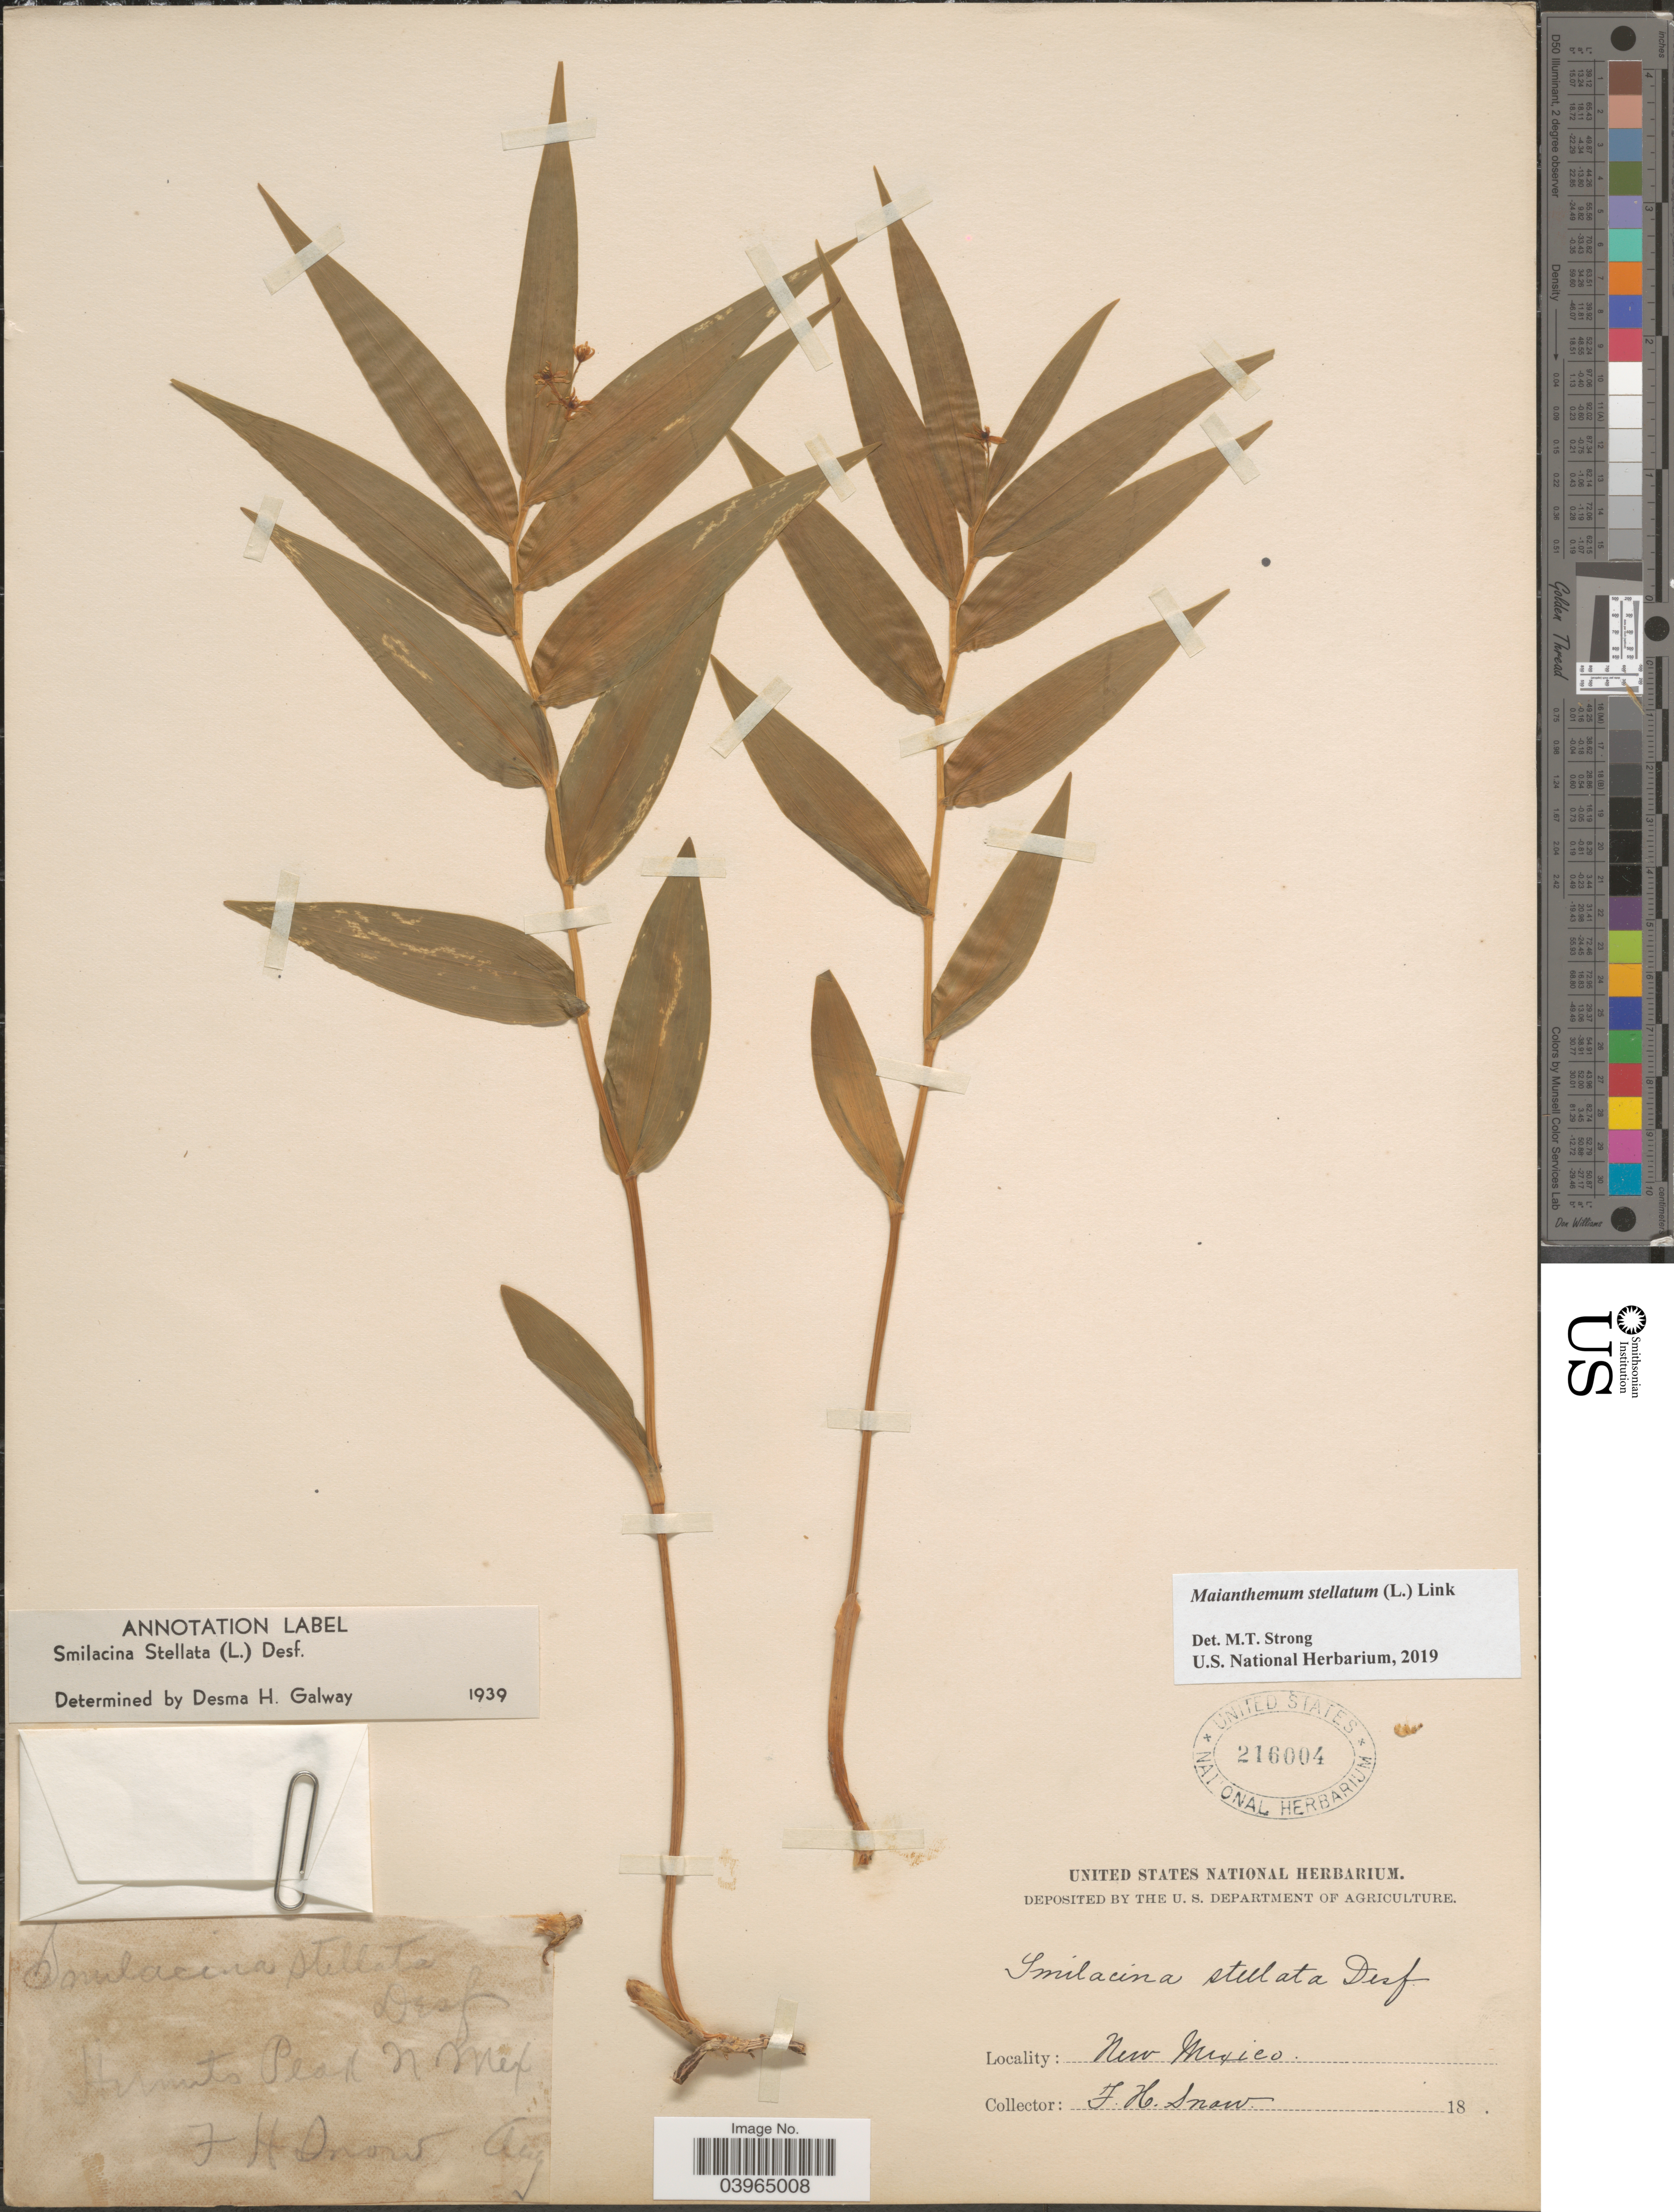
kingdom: Plantae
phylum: Tracheophyta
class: Liliopsida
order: Asparagales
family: Asparagaceae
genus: Maianthemum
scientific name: Maianthemum stellatum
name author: (L.) Link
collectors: F. H. Snow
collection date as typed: Aug. 18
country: United States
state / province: New Mexico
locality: Hermits Peak.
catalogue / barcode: US 216004